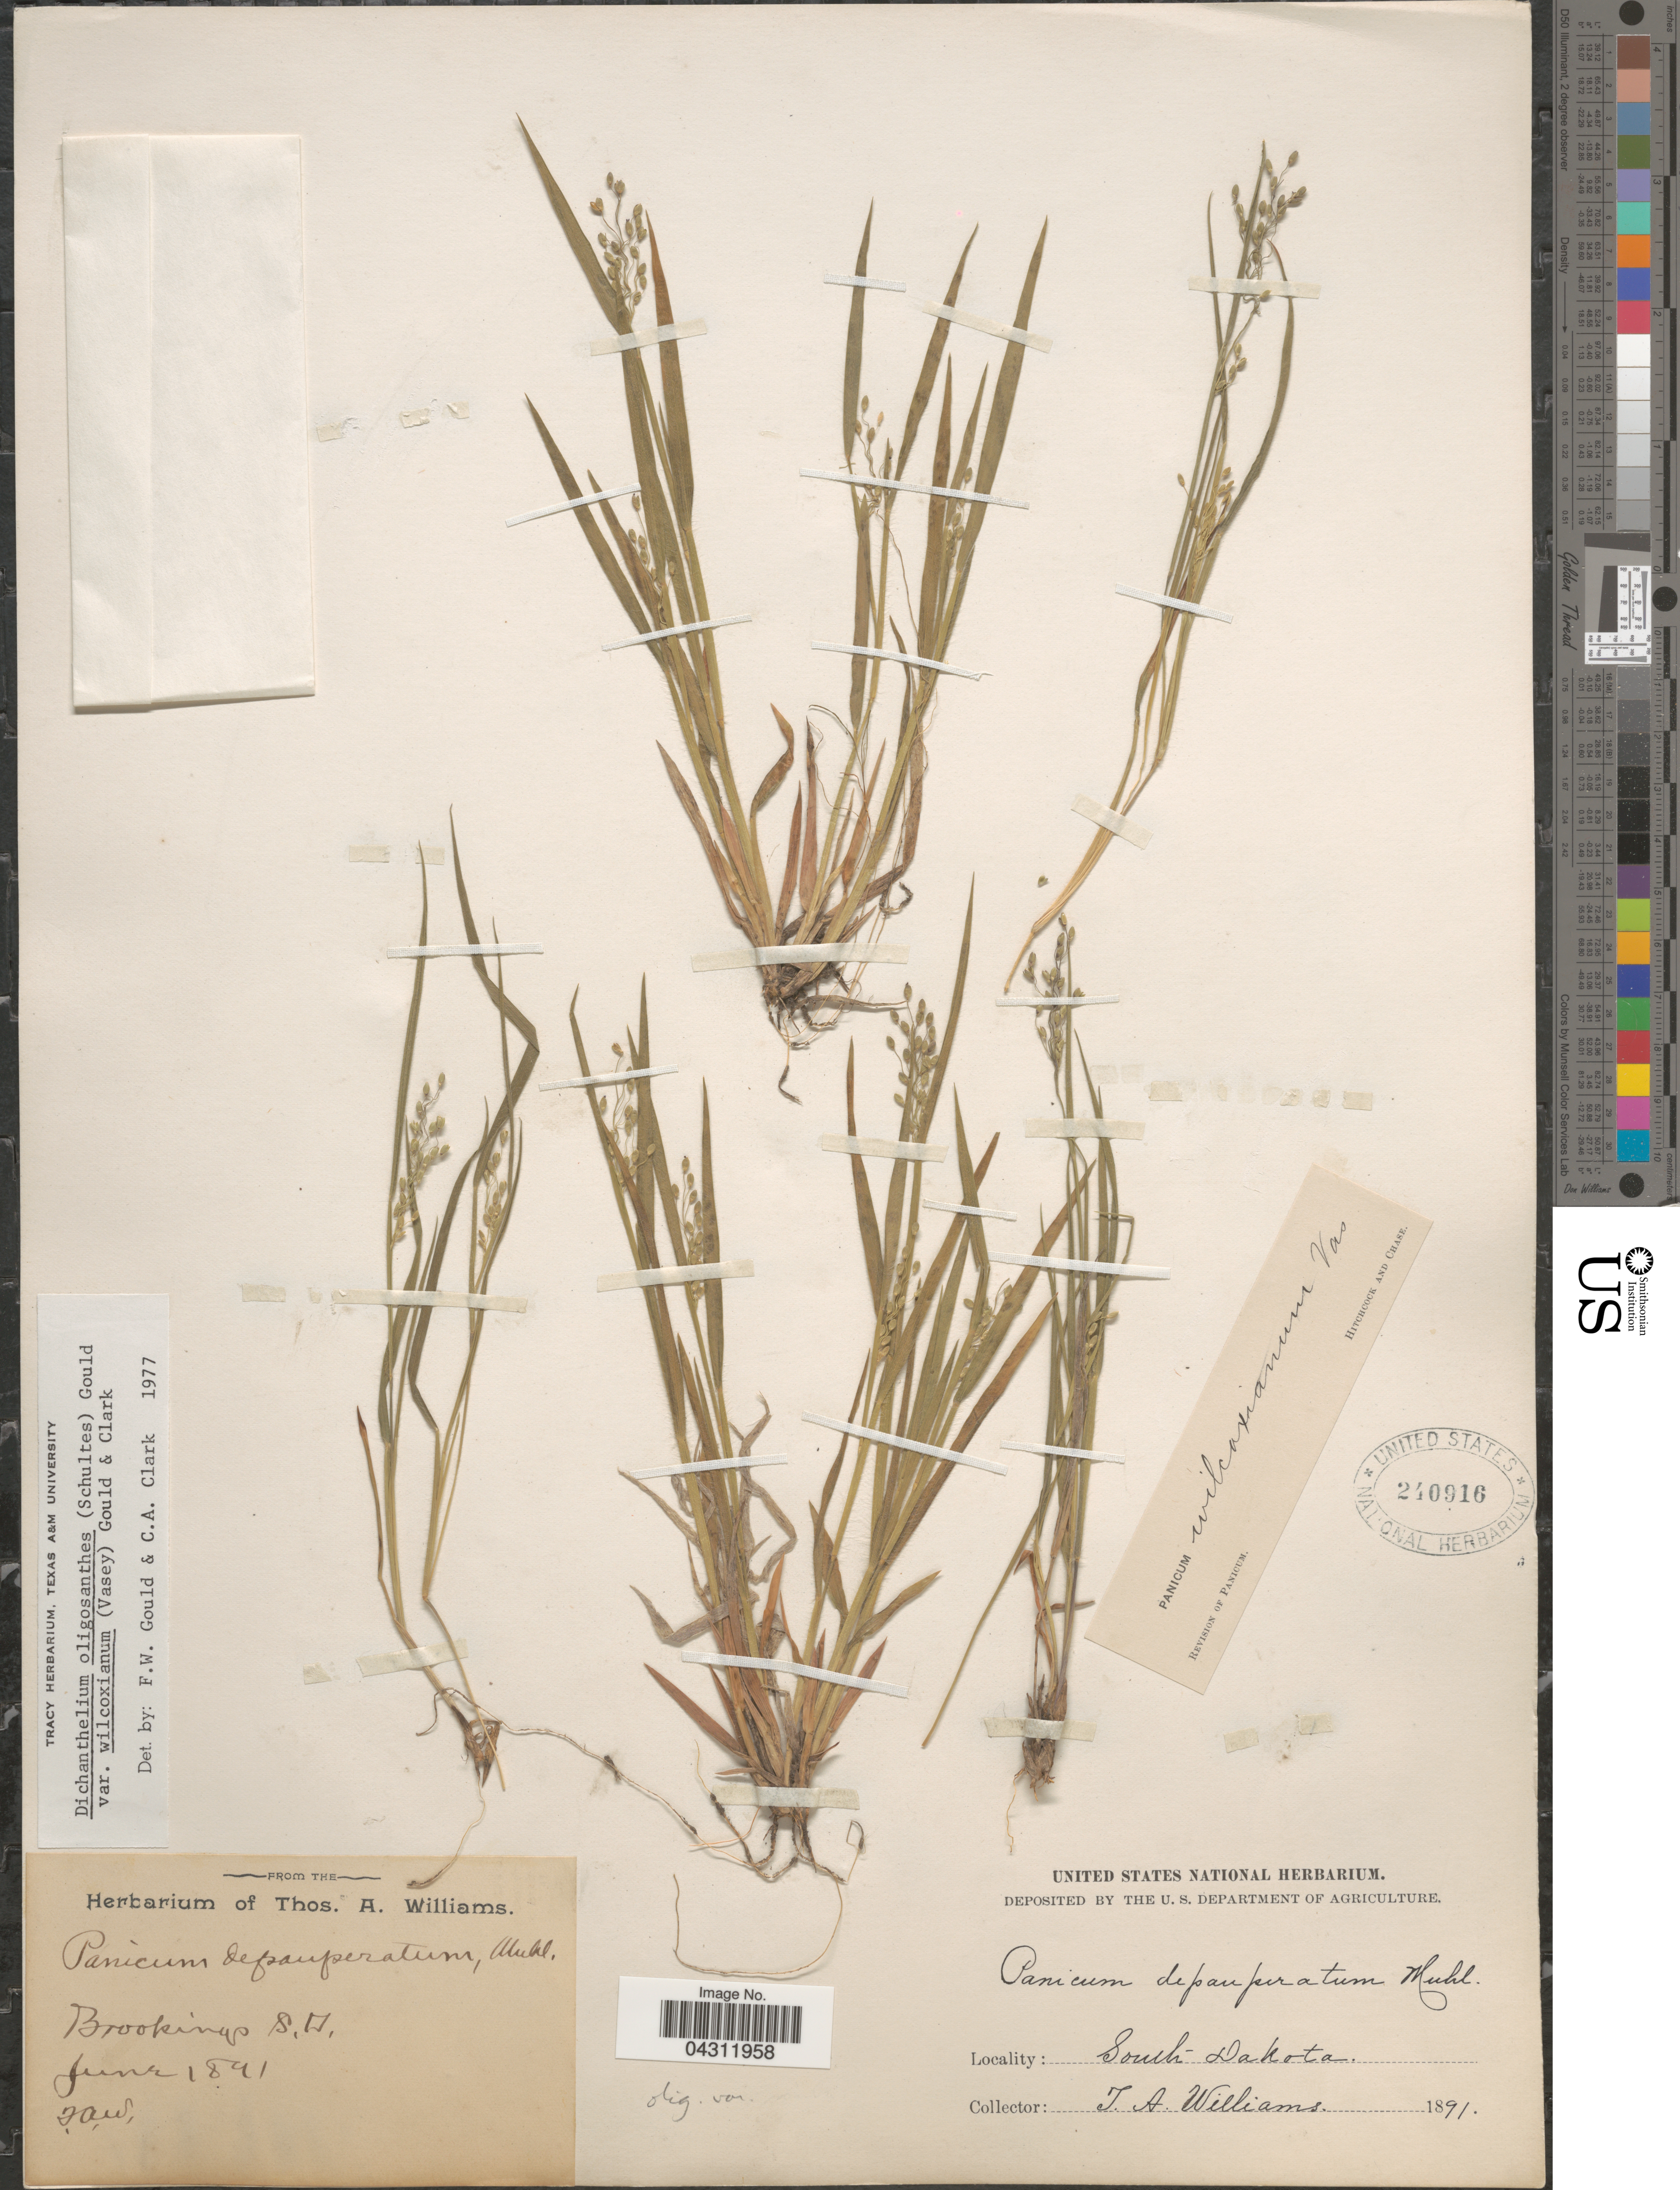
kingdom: Plantae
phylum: Tracheophyta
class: Liliopsida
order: Poales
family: Poaceae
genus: Dichanthelium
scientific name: Dichanthelium wilcoxianum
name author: Freckmann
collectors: T. A. Williams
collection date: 1891-06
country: United States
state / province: South Dakota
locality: Brookings.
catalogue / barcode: US 240916